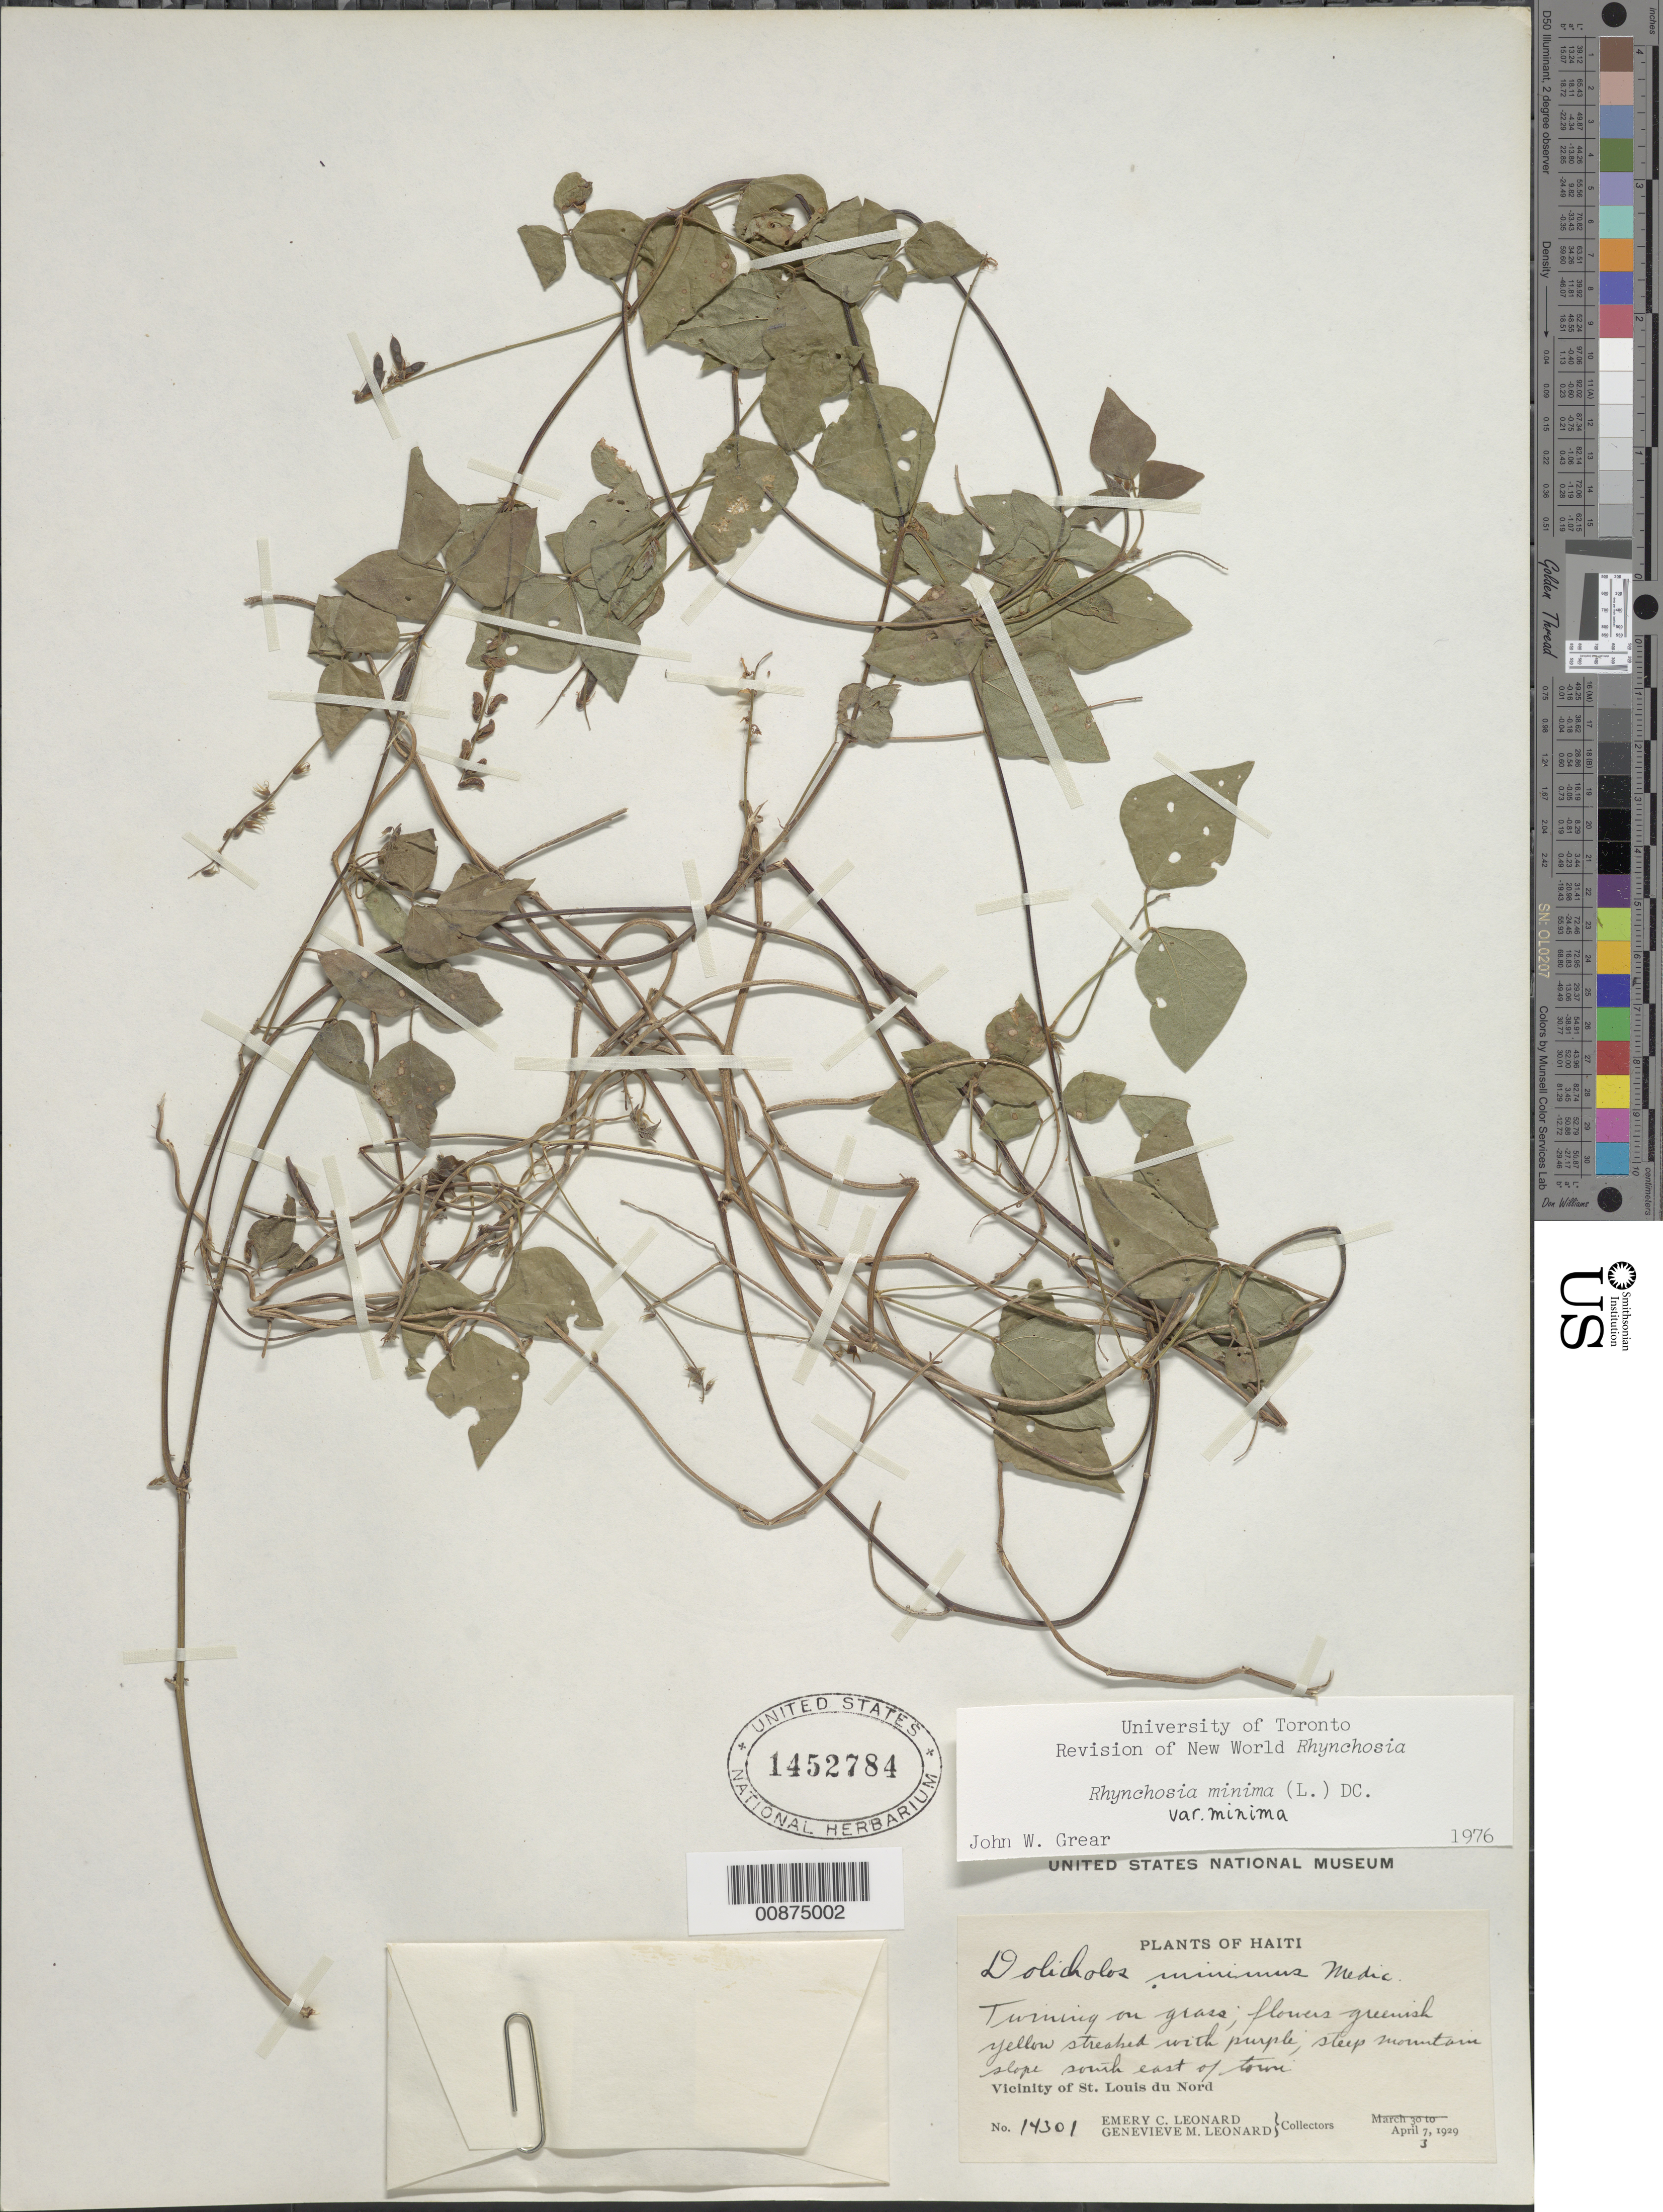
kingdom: Plantae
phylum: Tracheophyta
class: Magnoliopsida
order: Fabales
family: Fabaceae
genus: Rhynchosia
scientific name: Rhynchosia minima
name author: (L.) DC.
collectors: E. C. Leonard & G. M. Leonard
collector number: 14301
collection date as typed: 03 Apr 1929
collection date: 1929-04-03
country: Haiti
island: Hispaniola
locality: Vicinity of St. Louis du Nord. Steep mountain slope southeast of town.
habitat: Twining on grass. Steep mountain slope.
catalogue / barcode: US 1452784